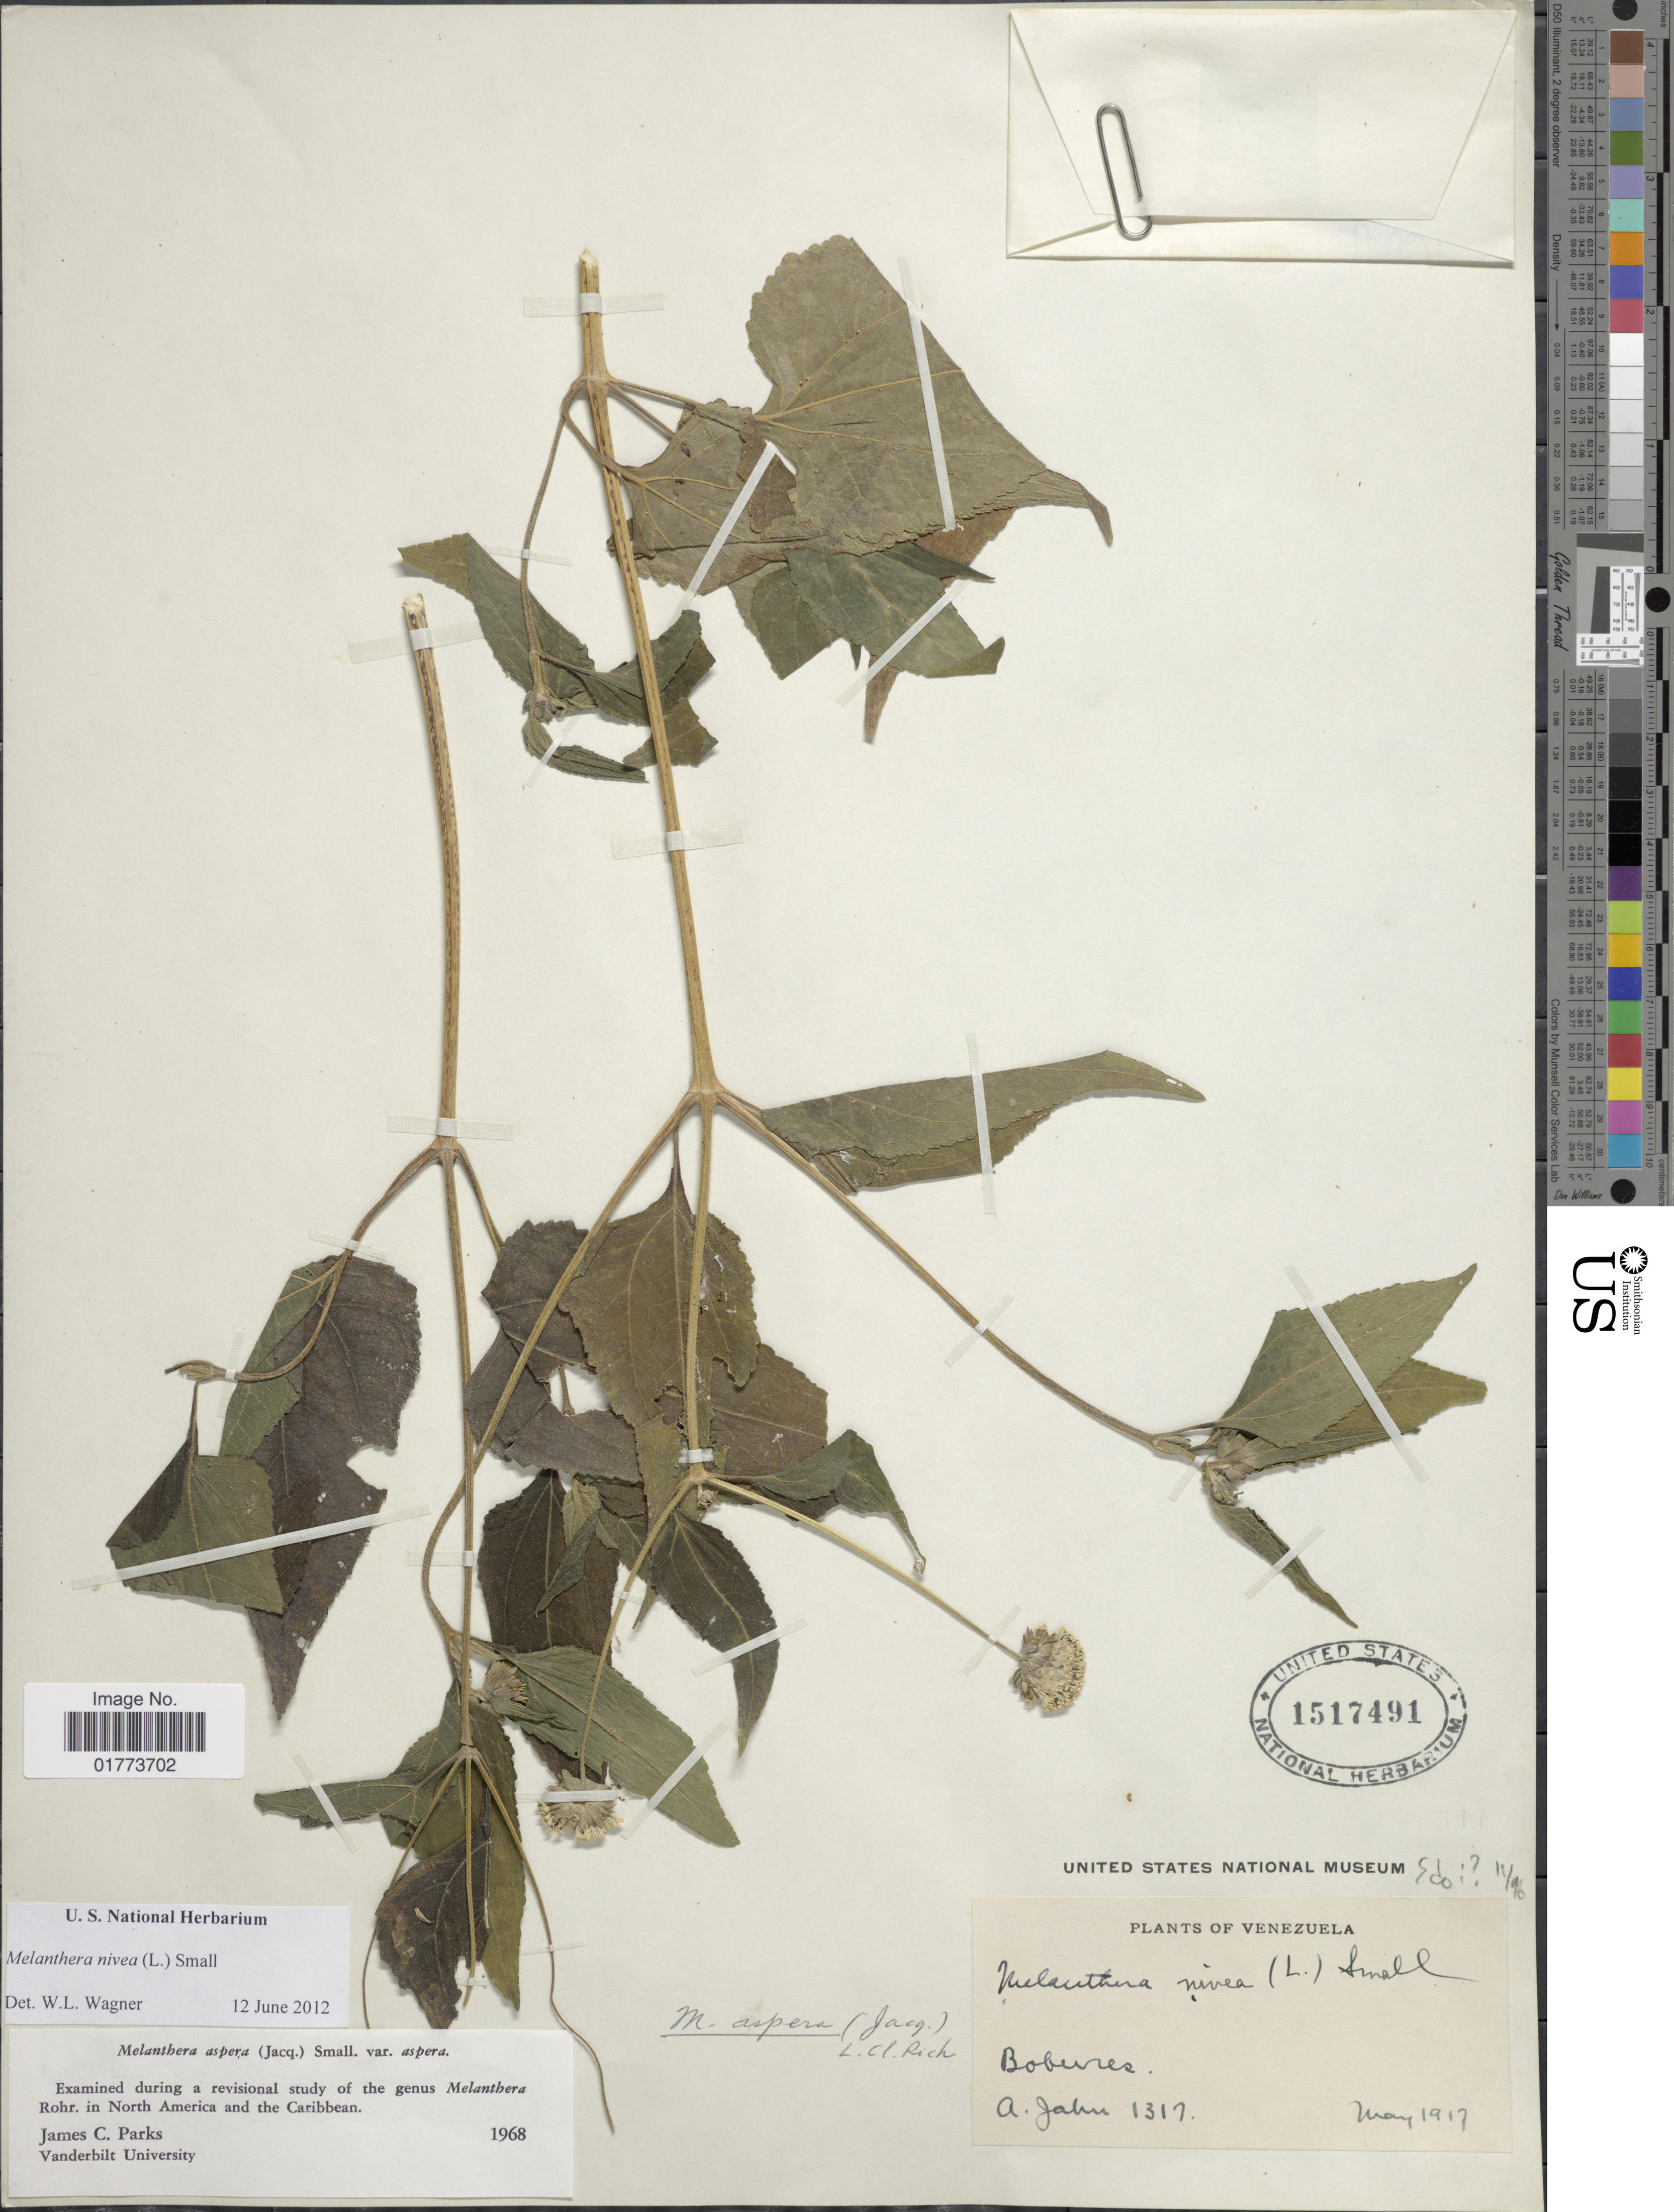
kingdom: Plantae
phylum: Tracheophyta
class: Magnoliopsida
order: Asterales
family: Asteraceae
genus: Melanthera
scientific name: Melanthera nivea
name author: (L.) Small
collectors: A. Jahn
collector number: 1317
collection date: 1917-05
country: Venezuela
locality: Bobures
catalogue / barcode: US 1517491